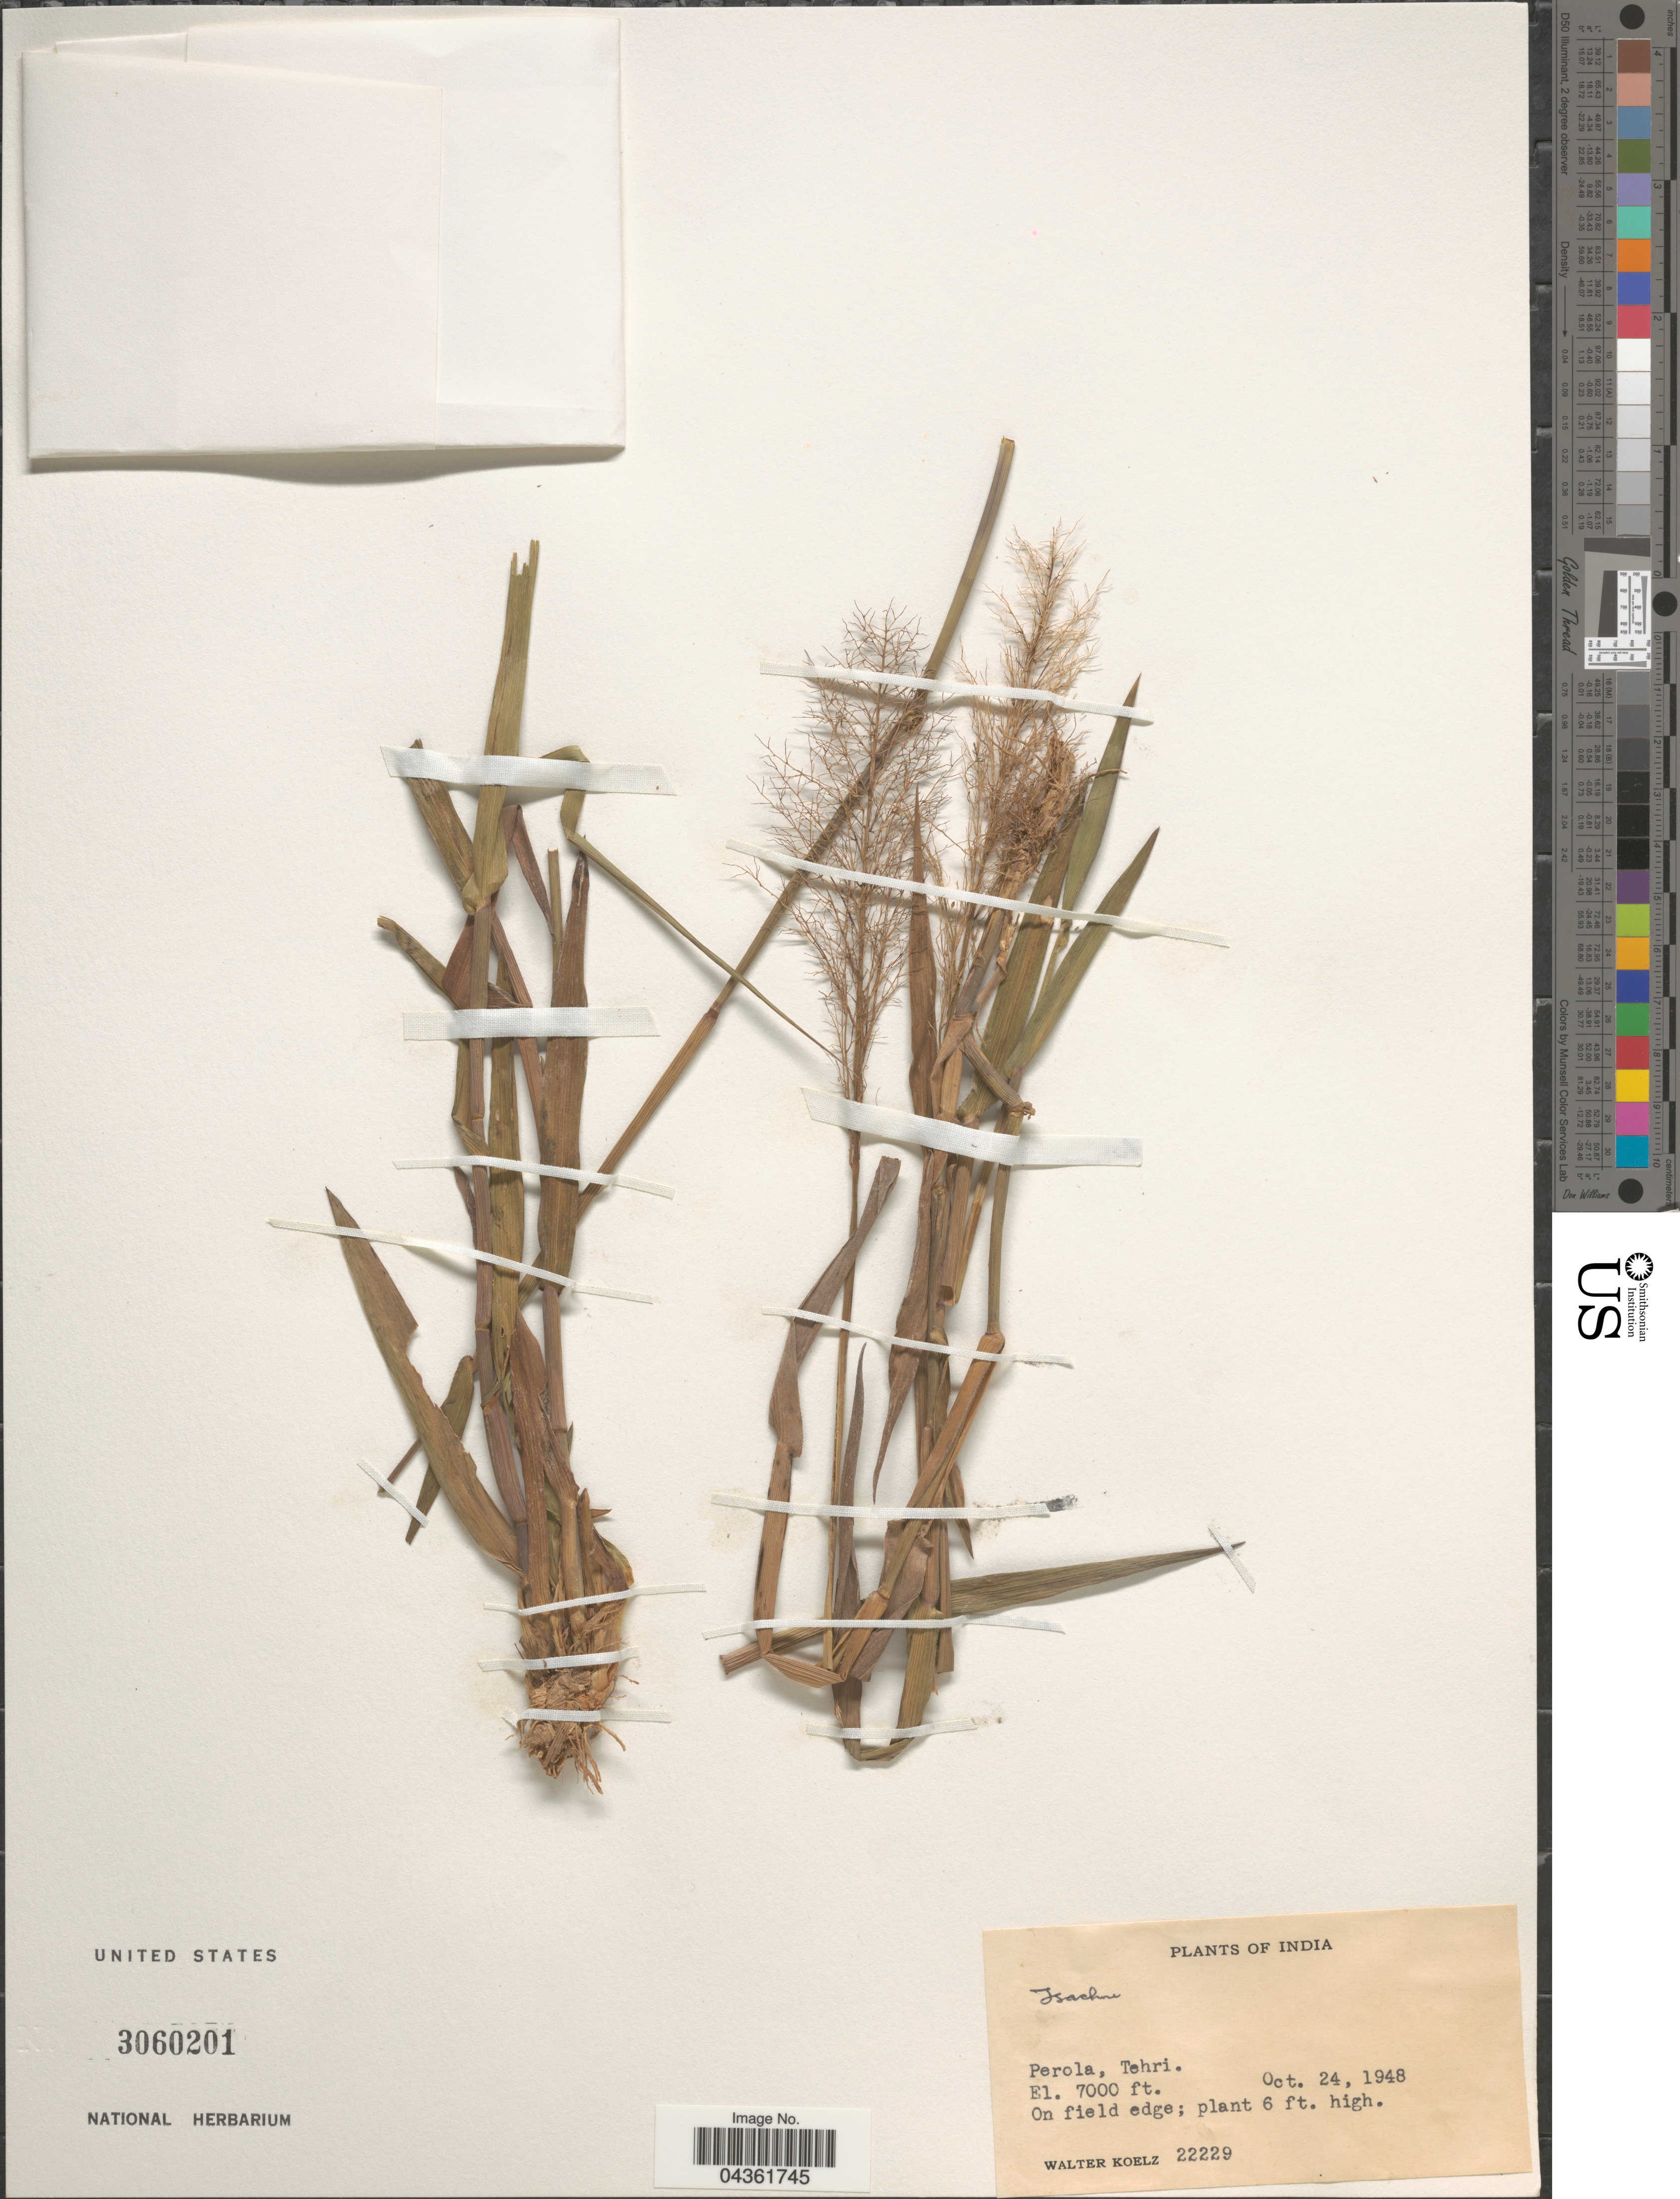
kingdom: Plantae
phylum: Tracheophyta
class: Liliopsida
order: Poales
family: Poaceae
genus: Isachne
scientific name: Isachne sp.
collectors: W. N. Koelz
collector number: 22229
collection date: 1948-10-24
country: India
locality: Perola, Tehri.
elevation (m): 2134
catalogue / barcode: US 3060201